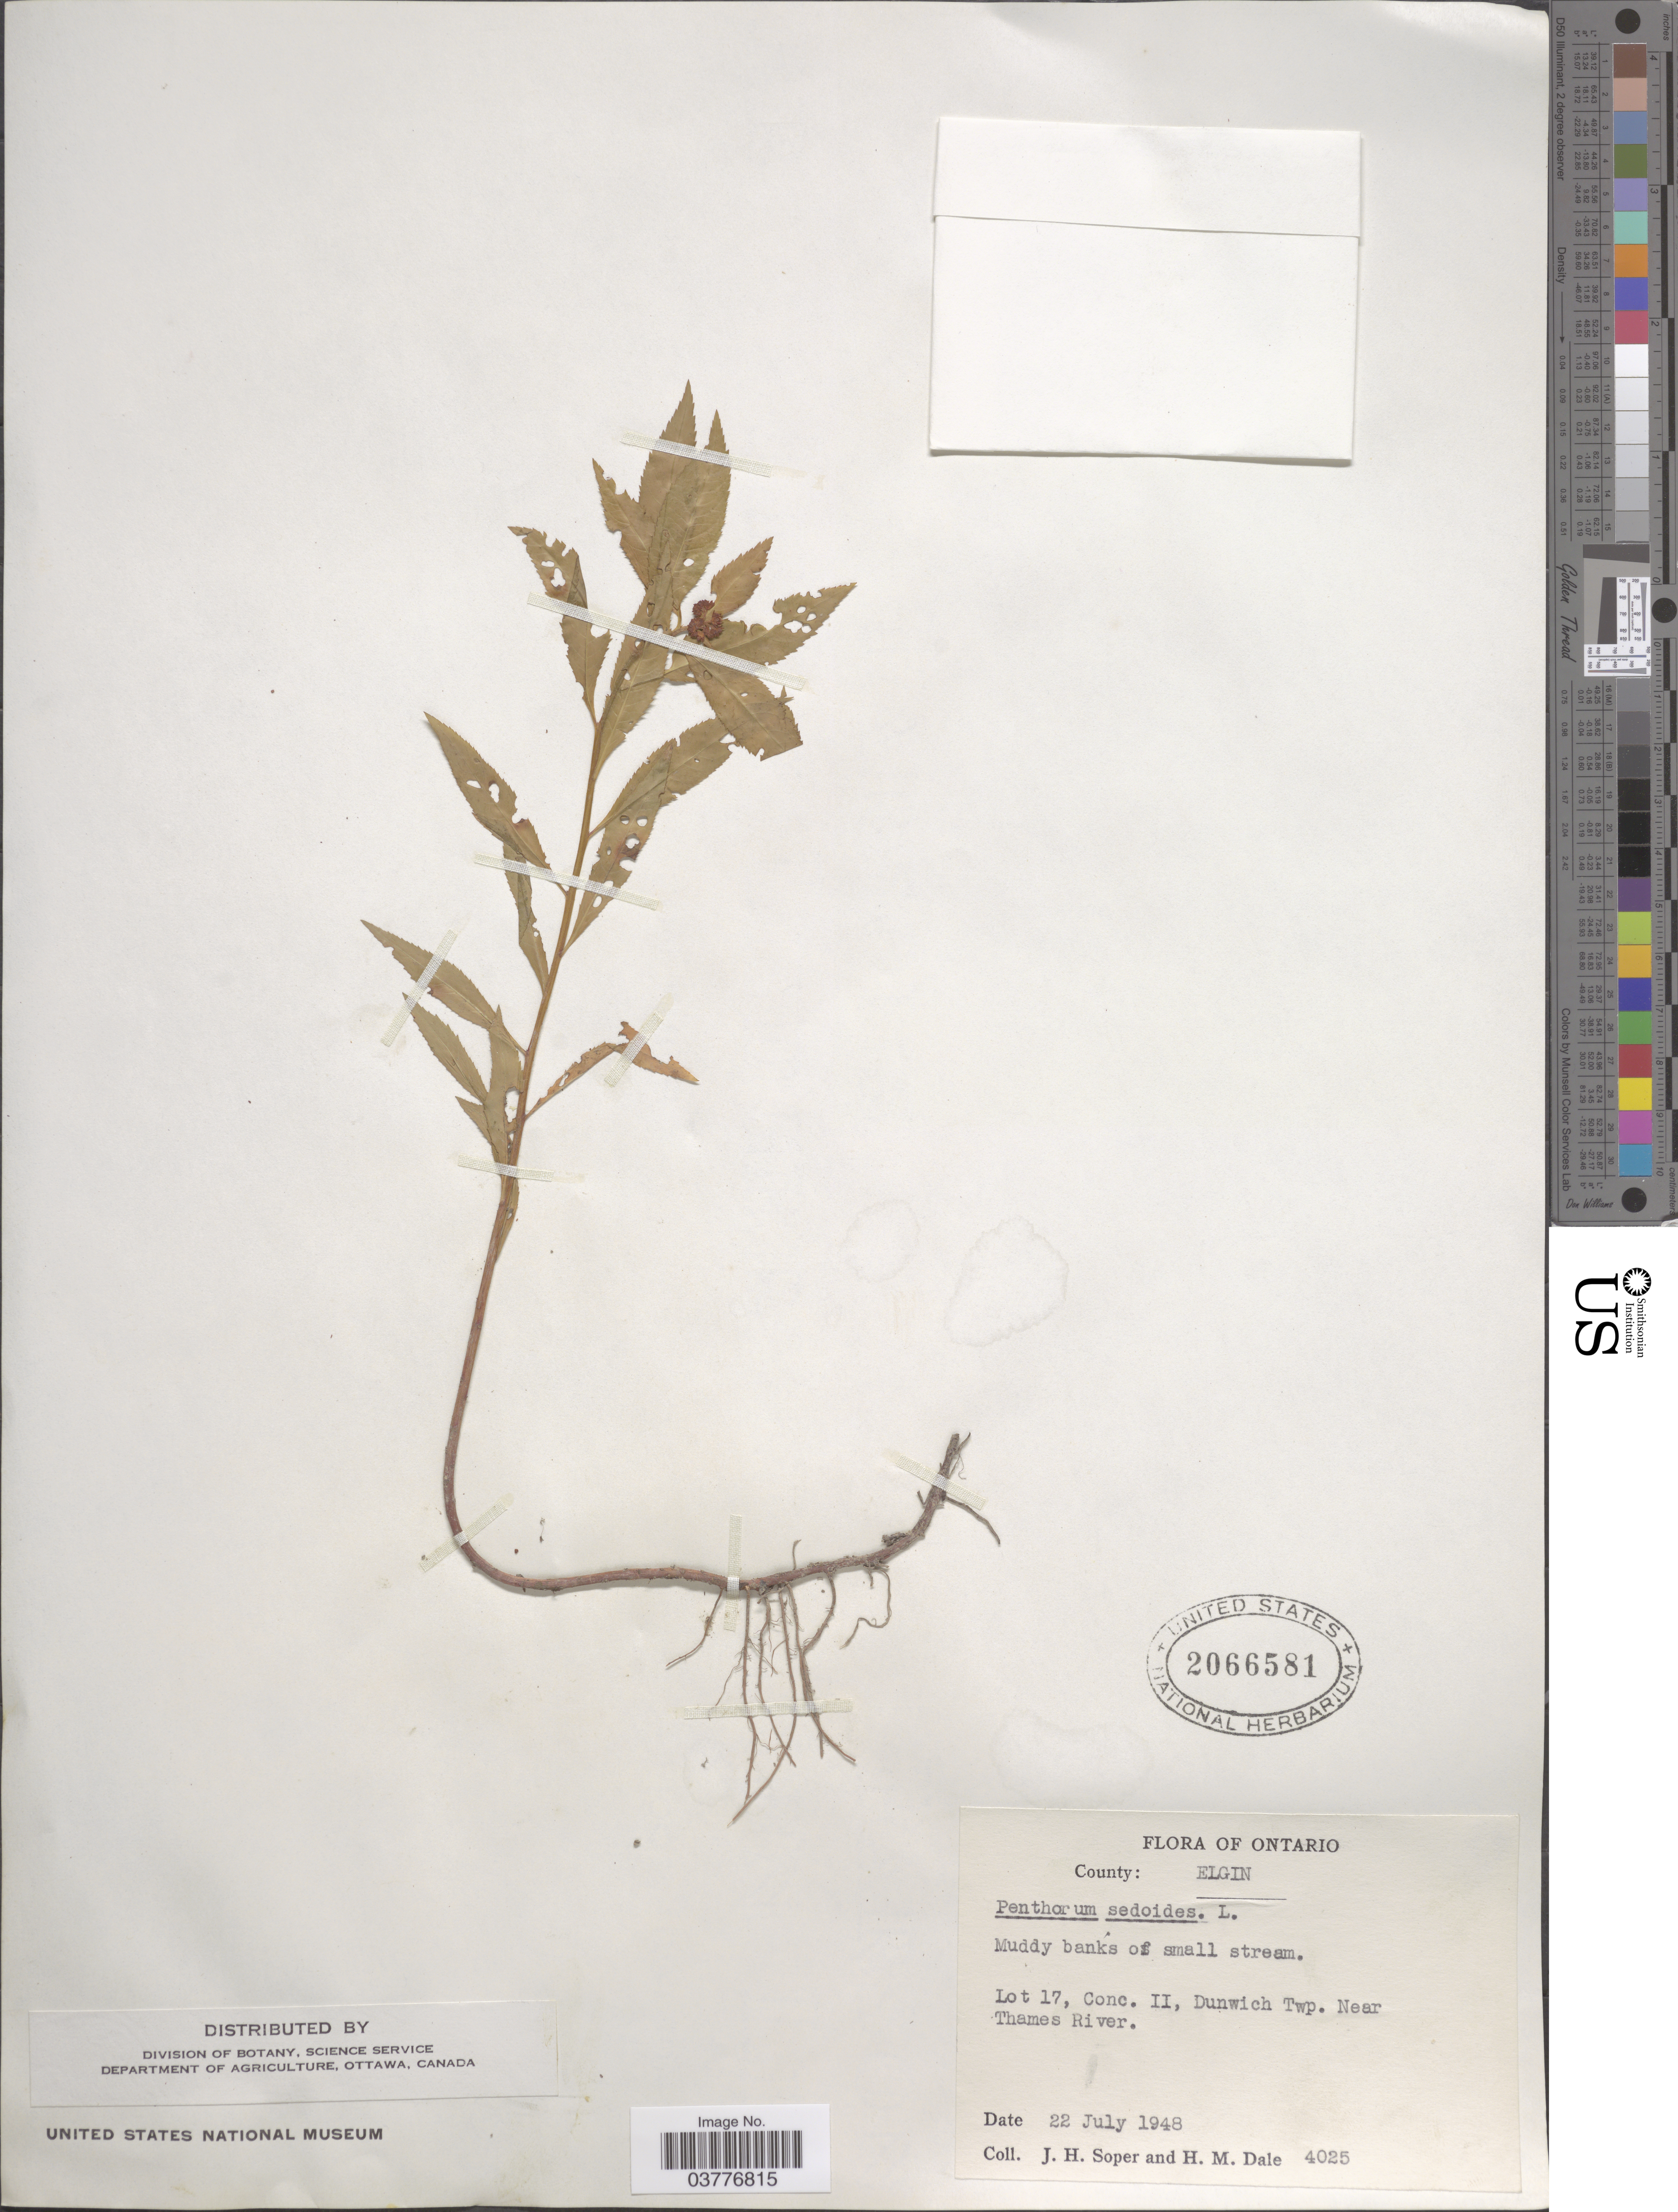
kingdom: Plantae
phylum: Tracheophyta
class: Magnoliopsida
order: Saxifragales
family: Penthoraceae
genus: Penthorum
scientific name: Penthorum sedoides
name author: L.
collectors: J. H. Soper & H. M. Dale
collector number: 4025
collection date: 1948-07-22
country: Canada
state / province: Ontario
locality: County Elgin. Lot 17, Conc. II, Dunwich Twp. Near Thames River.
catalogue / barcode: US 2066581